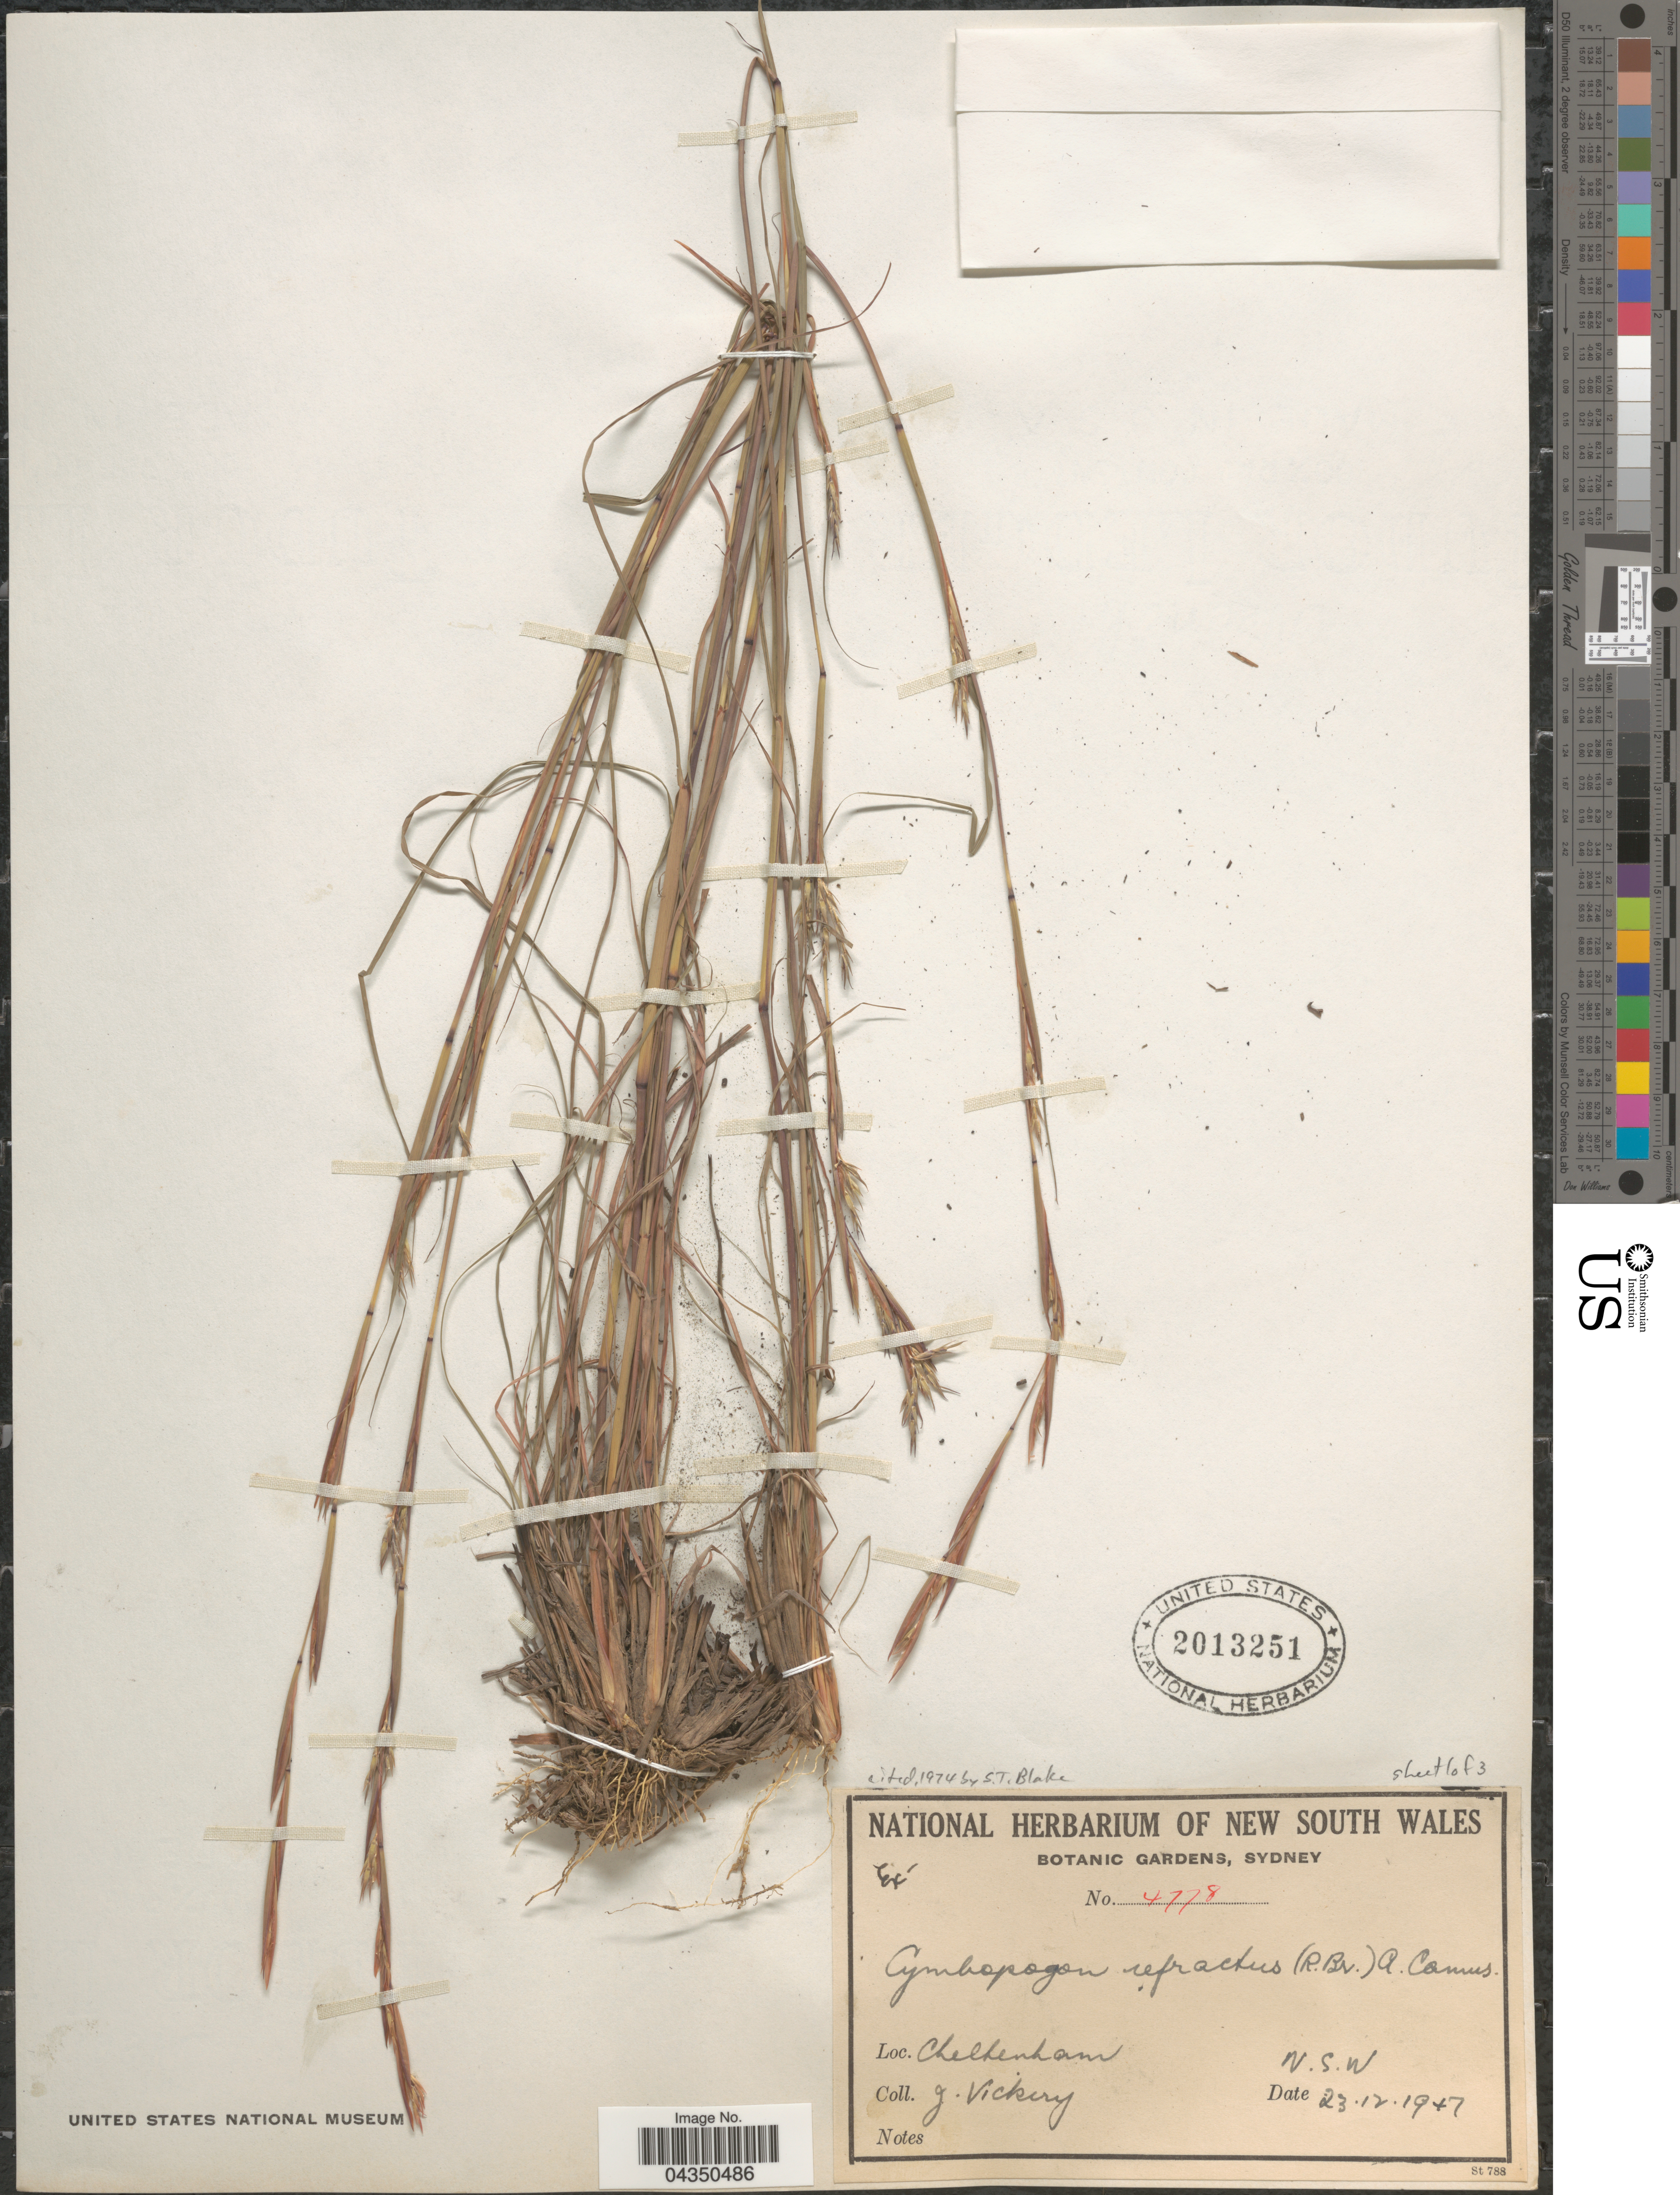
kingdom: Plantae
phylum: Tracheophyta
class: Liliopsida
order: Poales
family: Poaceae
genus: Cymbopogon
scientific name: Cymbopogon refractus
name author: (R. Br.) A. Camus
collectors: J. Vickery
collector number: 4778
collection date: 1947-12-23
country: Australia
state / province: New South Wales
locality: Cheltenham.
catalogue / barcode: US 2013251